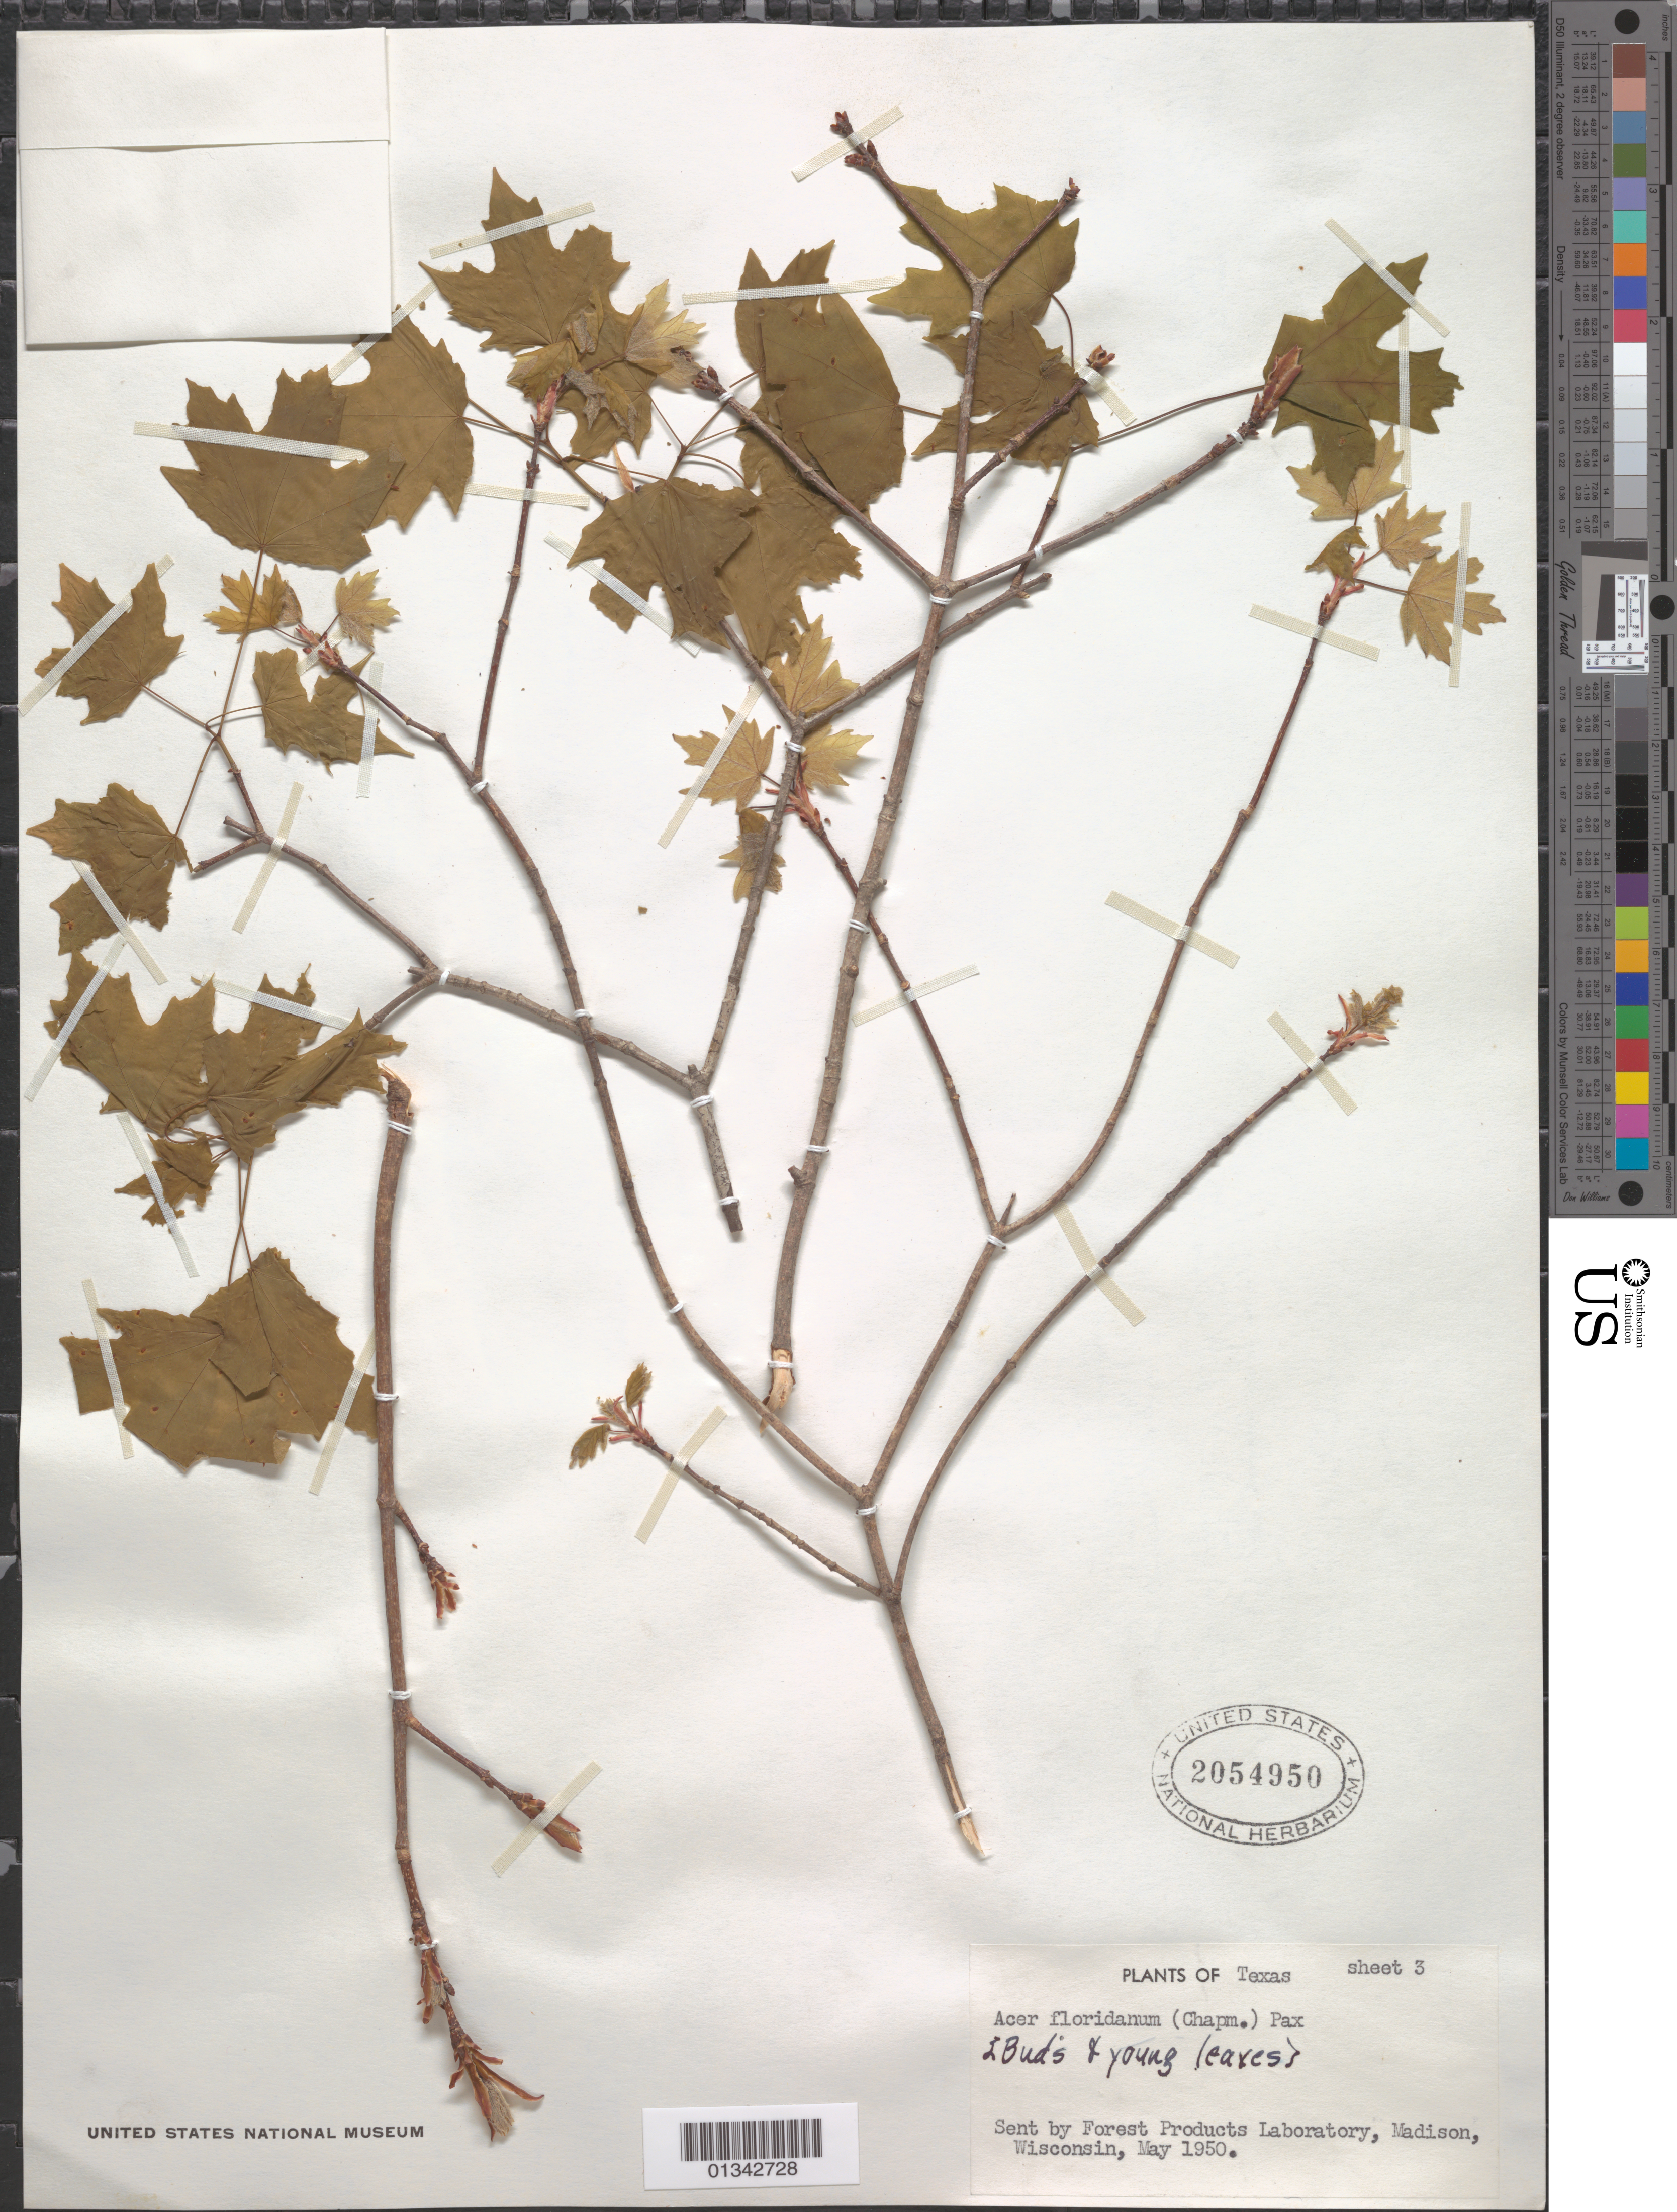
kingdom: Plantae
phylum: Tracheophyta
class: Magnoliopsida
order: Sapindales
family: Sapindaceae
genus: Acer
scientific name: Acer saccharum subsp. floridanum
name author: (Chapm.) Desmarais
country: United States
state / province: Texas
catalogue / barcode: US 2054950